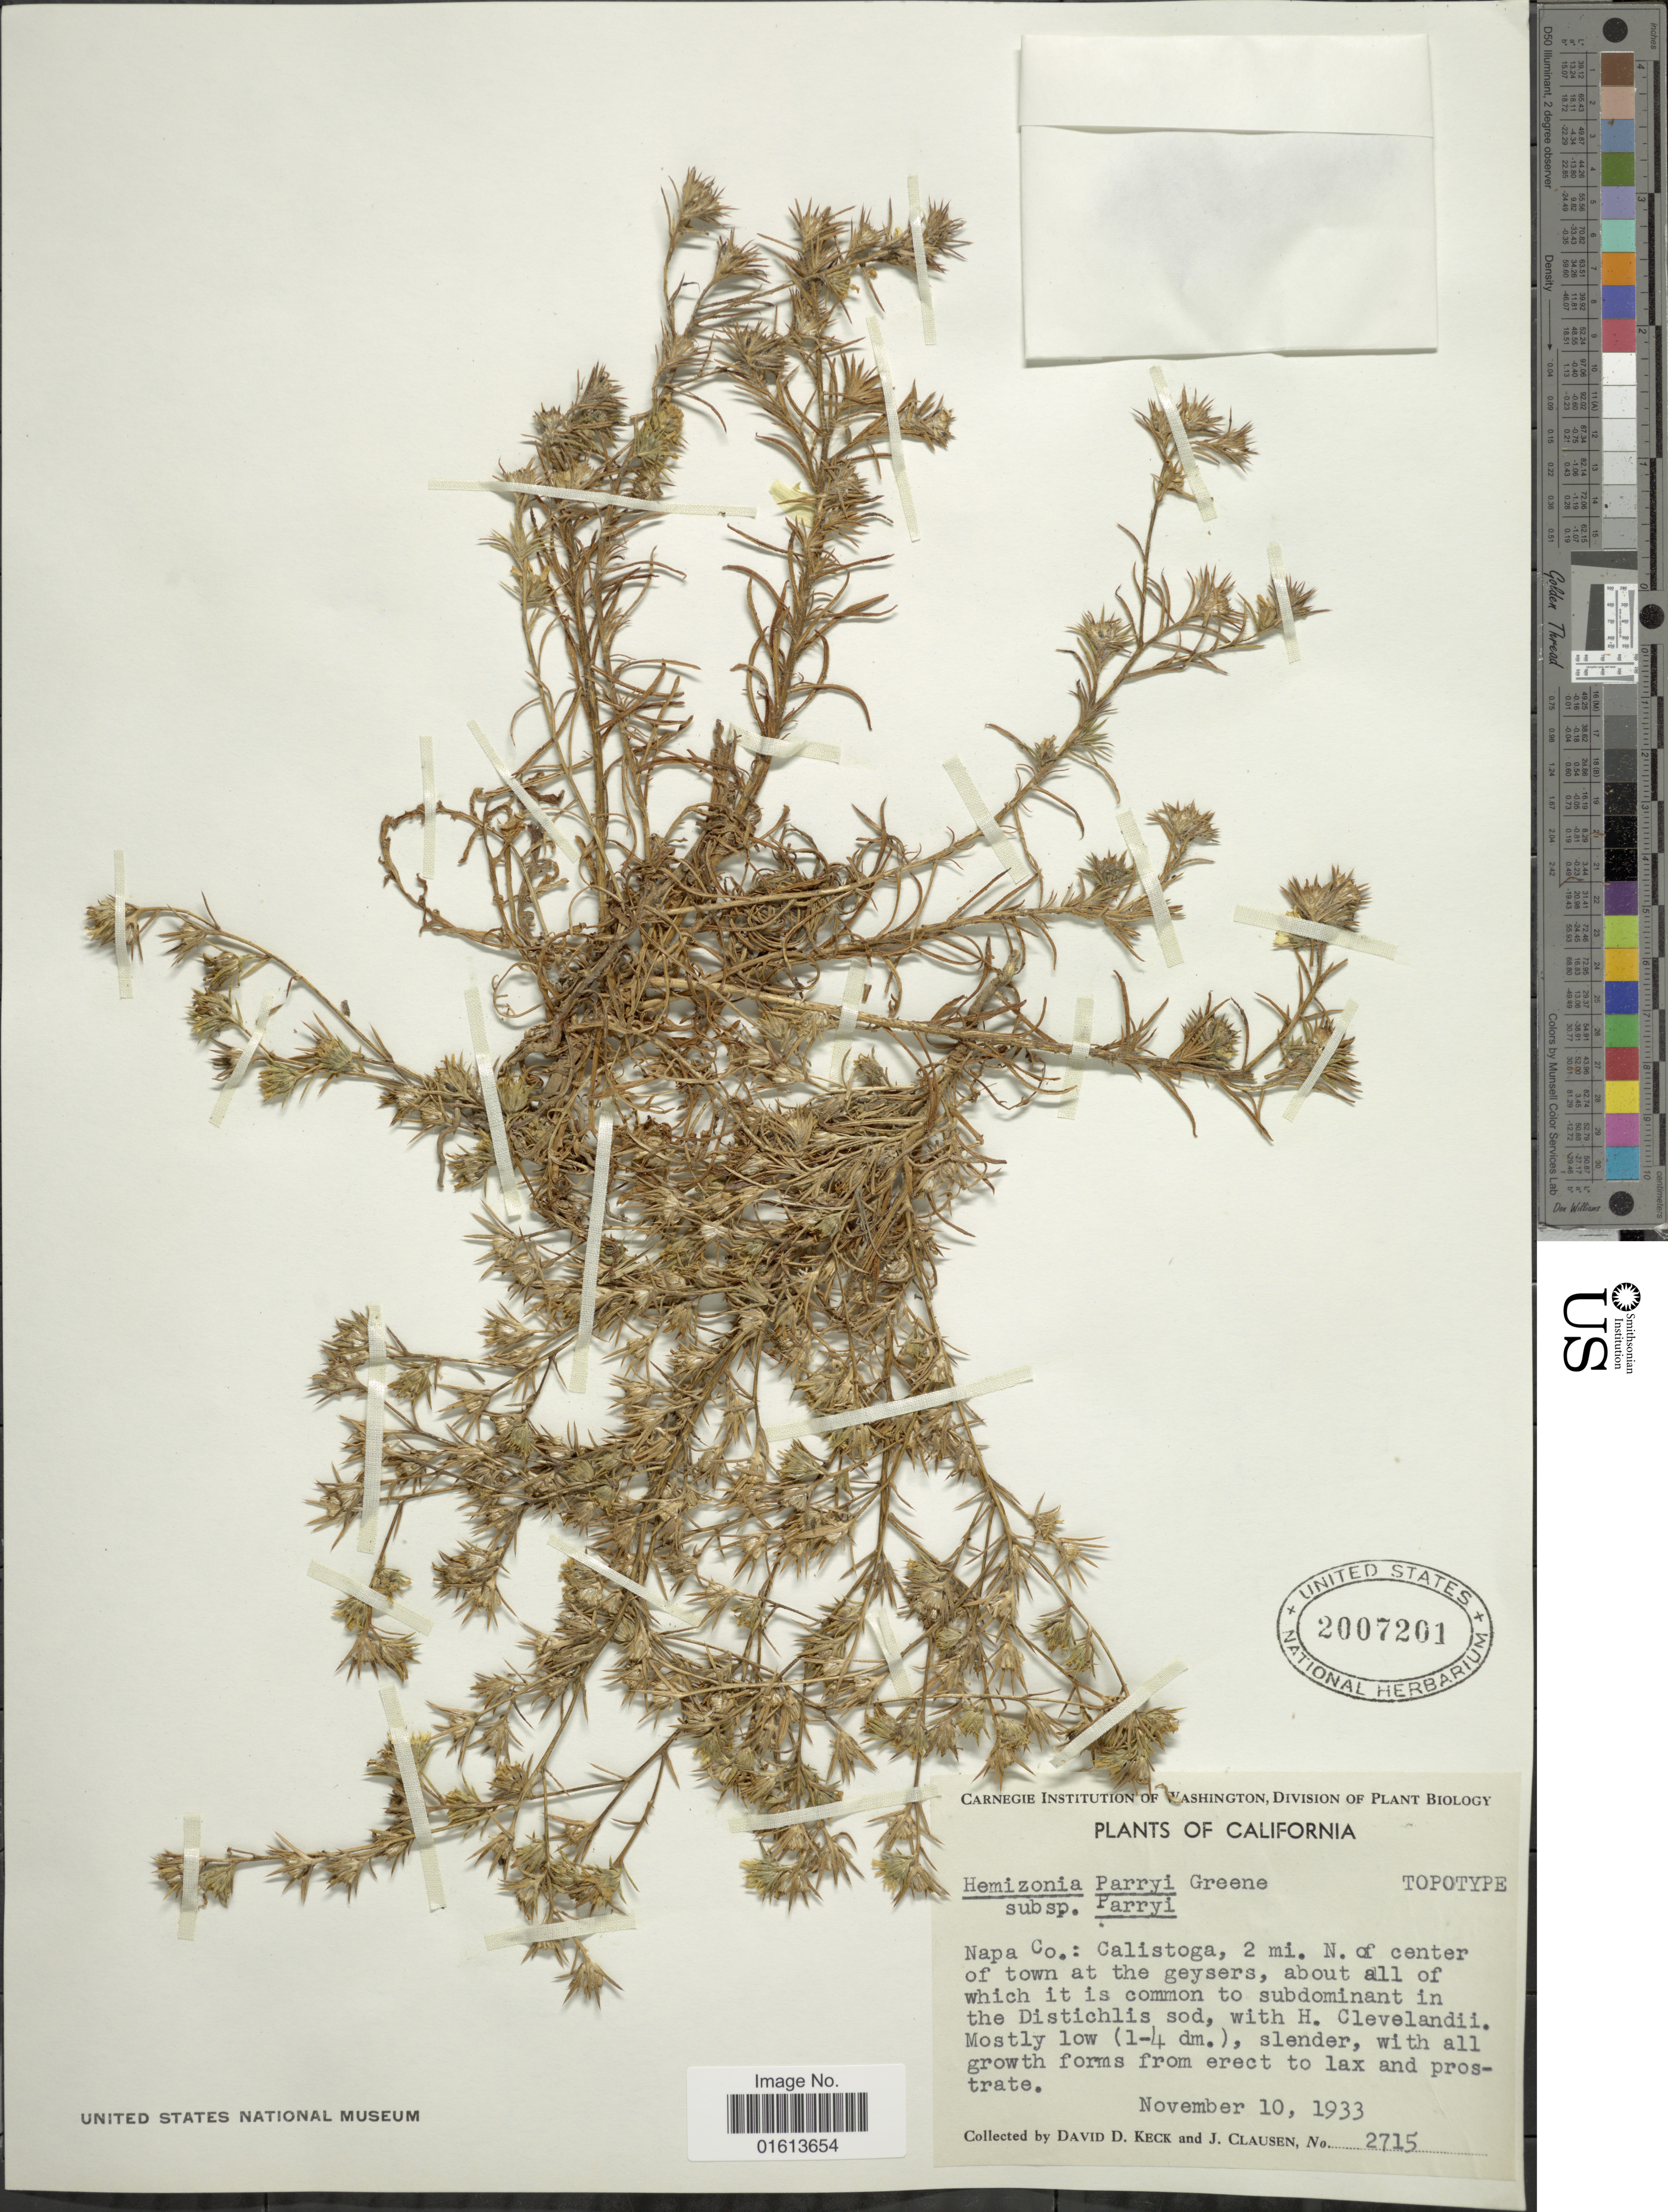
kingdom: Plantae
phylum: Tracheophyta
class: Magnoliopsida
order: Asterales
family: Asteraceae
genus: Centromadia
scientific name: Centromadia parryi subsp. parryi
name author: (Greene) Greene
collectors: D. D. Keck & J. Clausen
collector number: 2715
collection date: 1933-11-10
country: United States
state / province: California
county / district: Napa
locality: California. Napa Co.: Calistoga, 2 mi. N. of center of town at the geysers,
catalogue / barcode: US 2007201